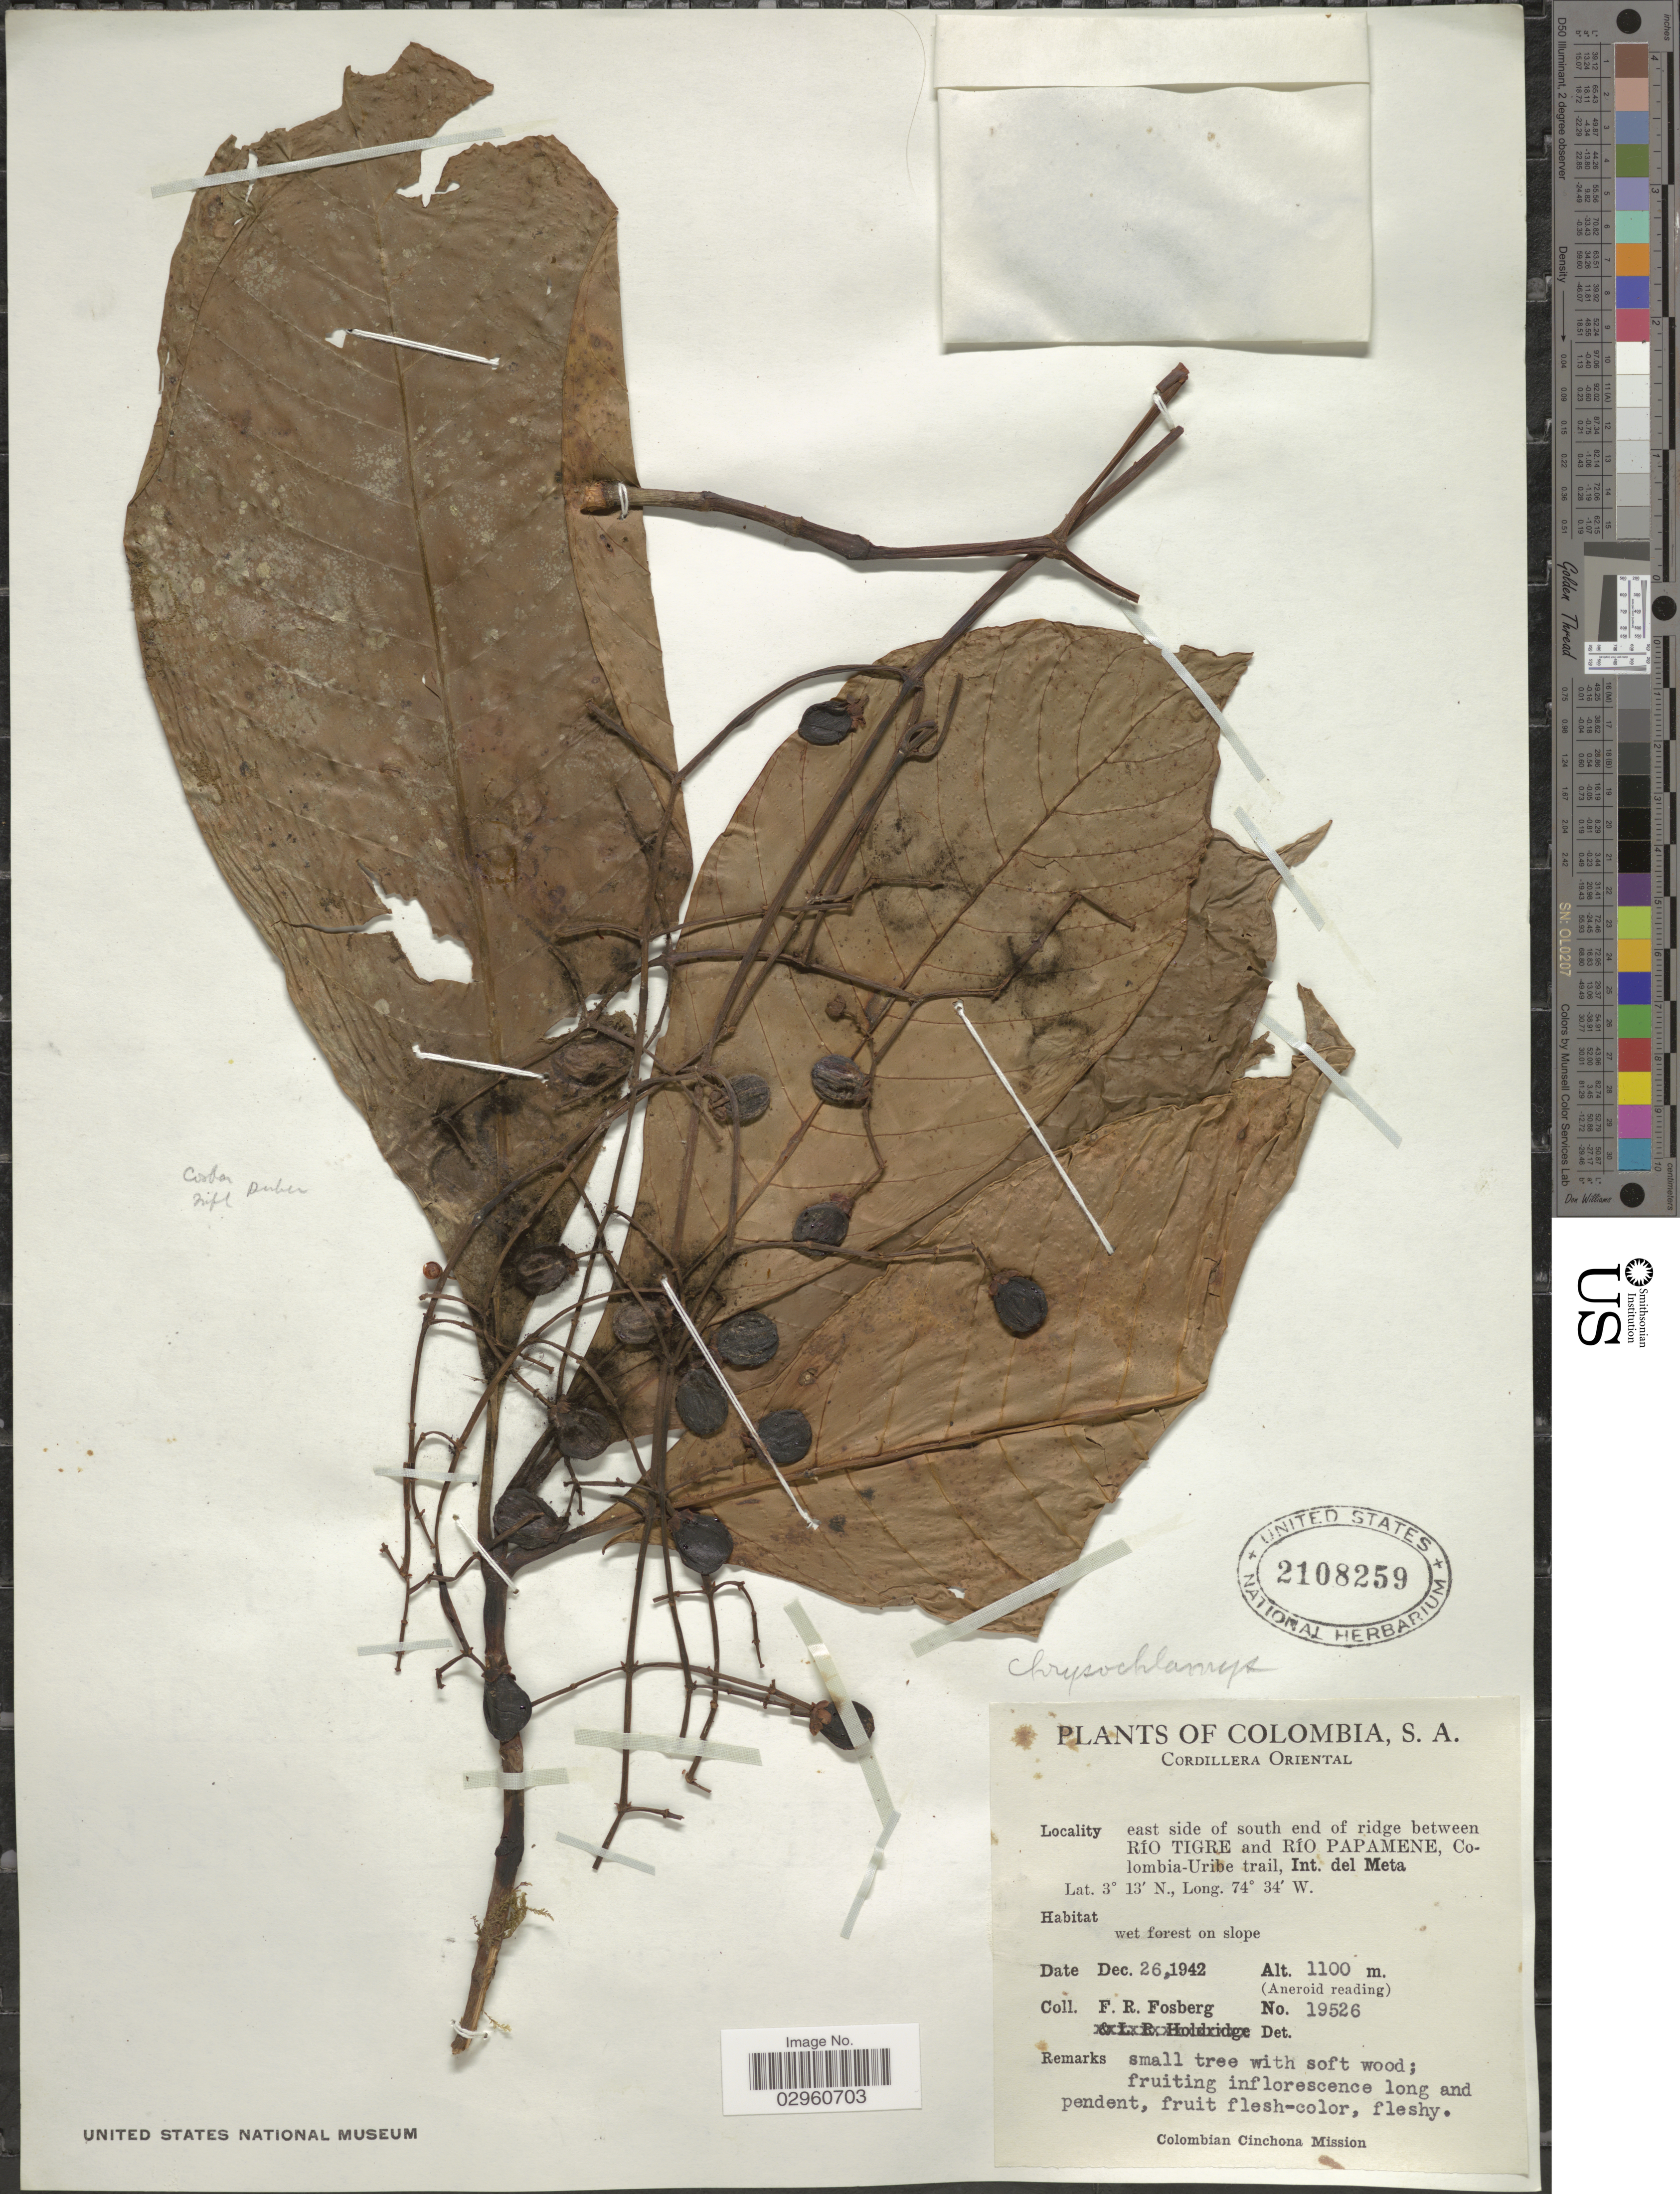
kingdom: Plantae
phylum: Tracheophyta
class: Magnoliopsida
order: Malpighiales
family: Clusiaceae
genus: Chrysochlamys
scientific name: Chrysochlamys sp.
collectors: F. R. Fosberg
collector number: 19526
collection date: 1942-12-26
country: Colombia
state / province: Meta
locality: Cordillera Oriental. East side of south end of ridge between Río Tigre and Río Papamene, Colombia-Uribe trail, Int. del Meta.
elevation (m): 1100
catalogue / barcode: US 2108259